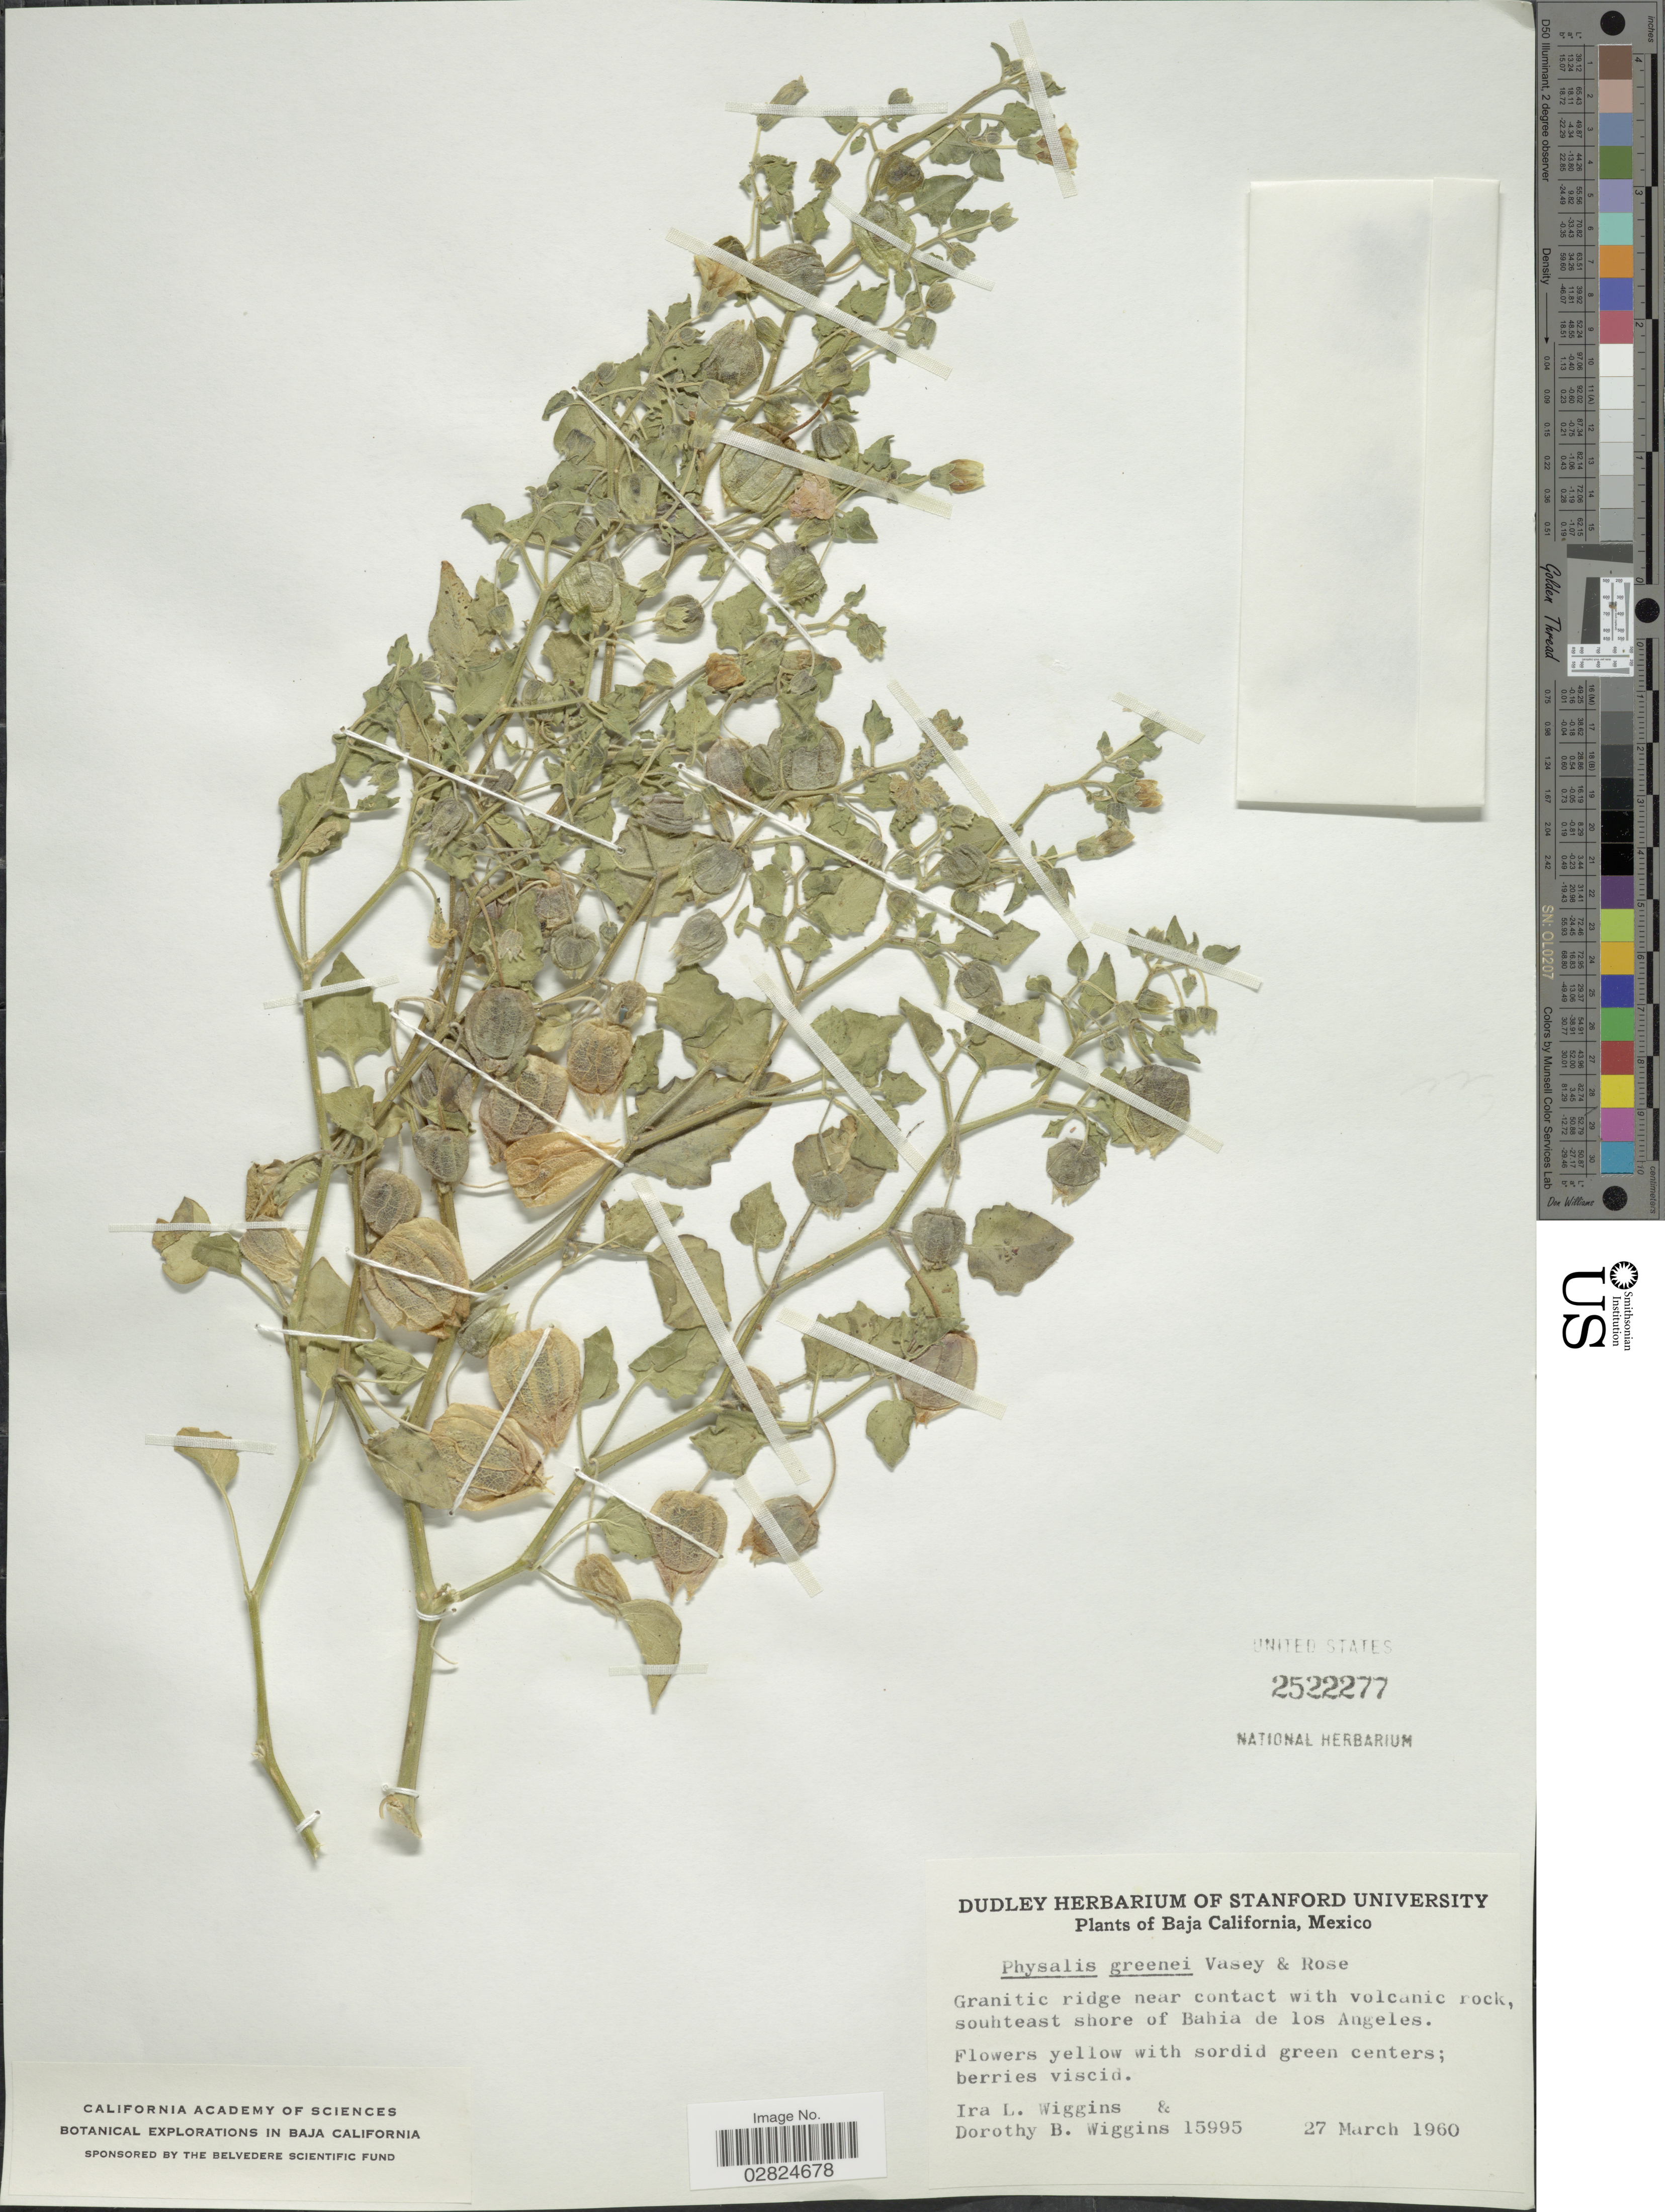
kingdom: Plantae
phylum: Tracheophyta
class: Magnoliopsida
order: Solanales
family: Solanaceae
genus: Physalis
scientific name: Physalis crassifolia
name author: Benth.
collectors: I. L. Wiggins & D. B. Wiggins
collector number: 15995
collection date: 1960-03-27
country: Mexico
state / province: Baja California Norte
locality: Granitic ridge near contact with volcanic rock, southeast shore of Bahia de los Angeles.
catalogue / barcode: US 2522277